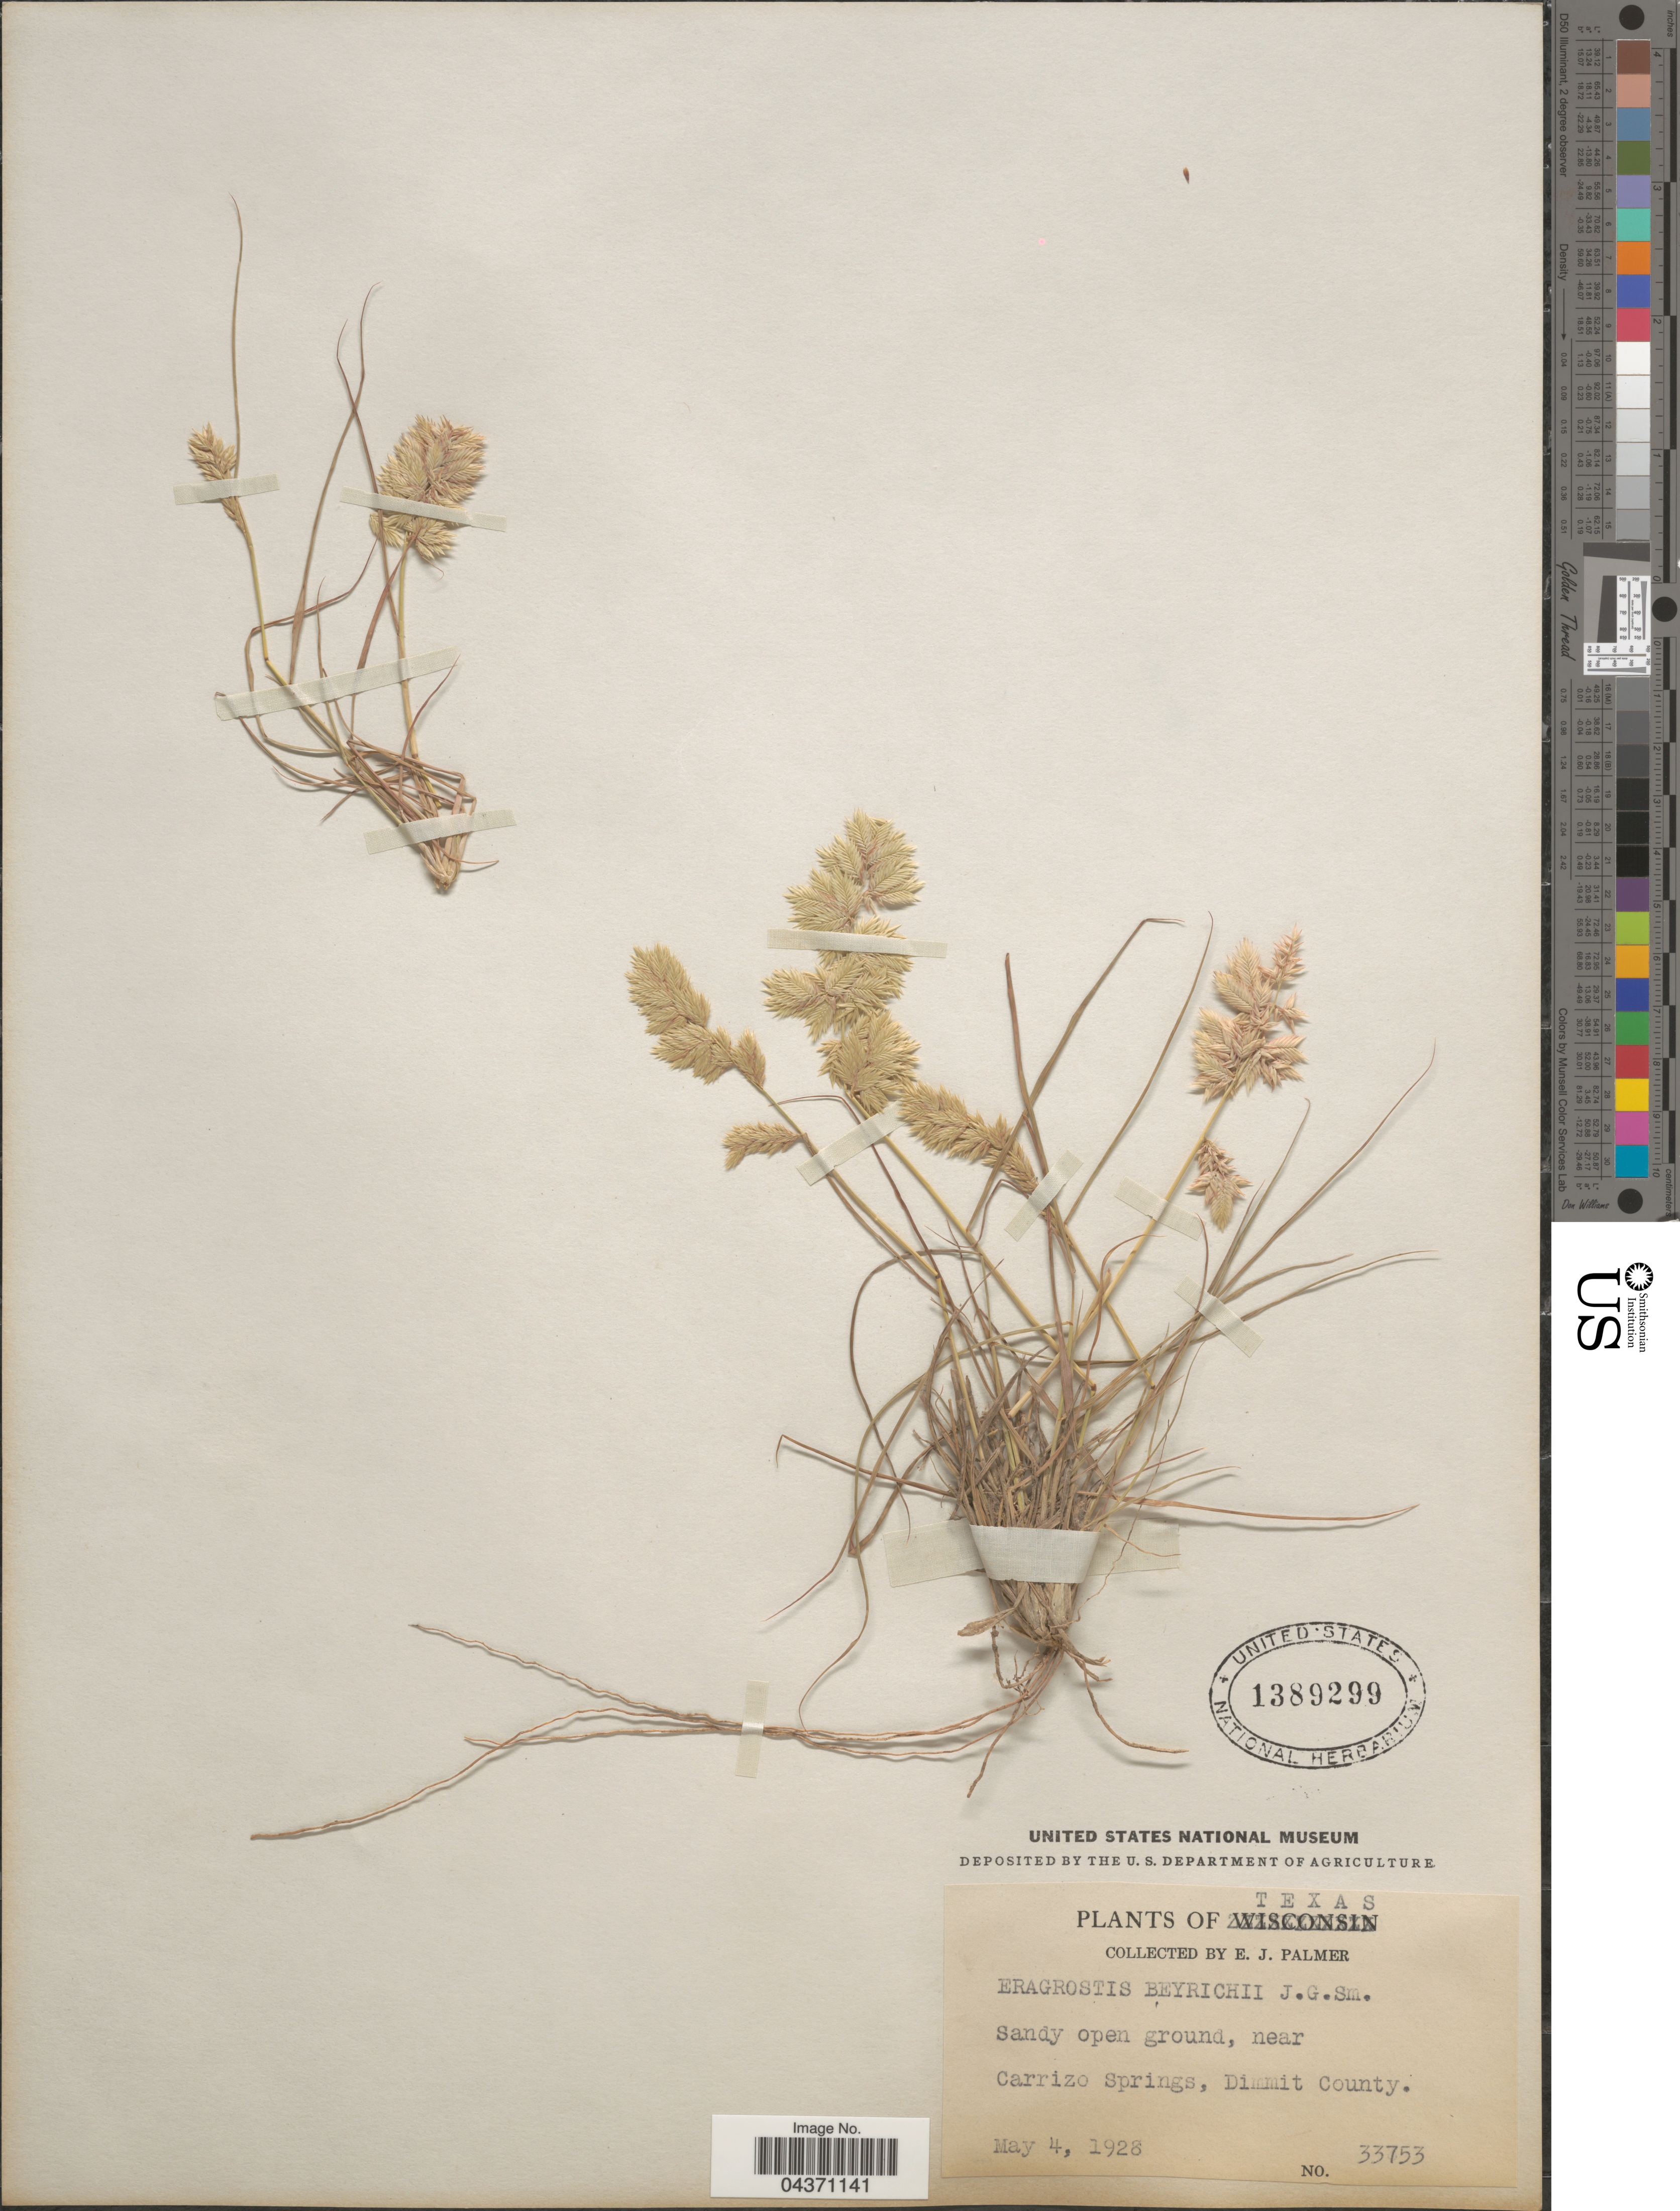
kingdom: Plantae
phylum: Tracheophyta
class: Liliopsida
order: Poales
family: Poaceae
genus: Eragrostis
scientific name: Eragrostis secundiflora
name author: J. Presl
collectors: E. J. Palmer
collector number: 33753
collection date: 1928-05-04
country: United States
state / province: Texas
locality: Sandy open ground, near Carrizo Springs, Dimmit County.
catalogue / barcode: US 1389299